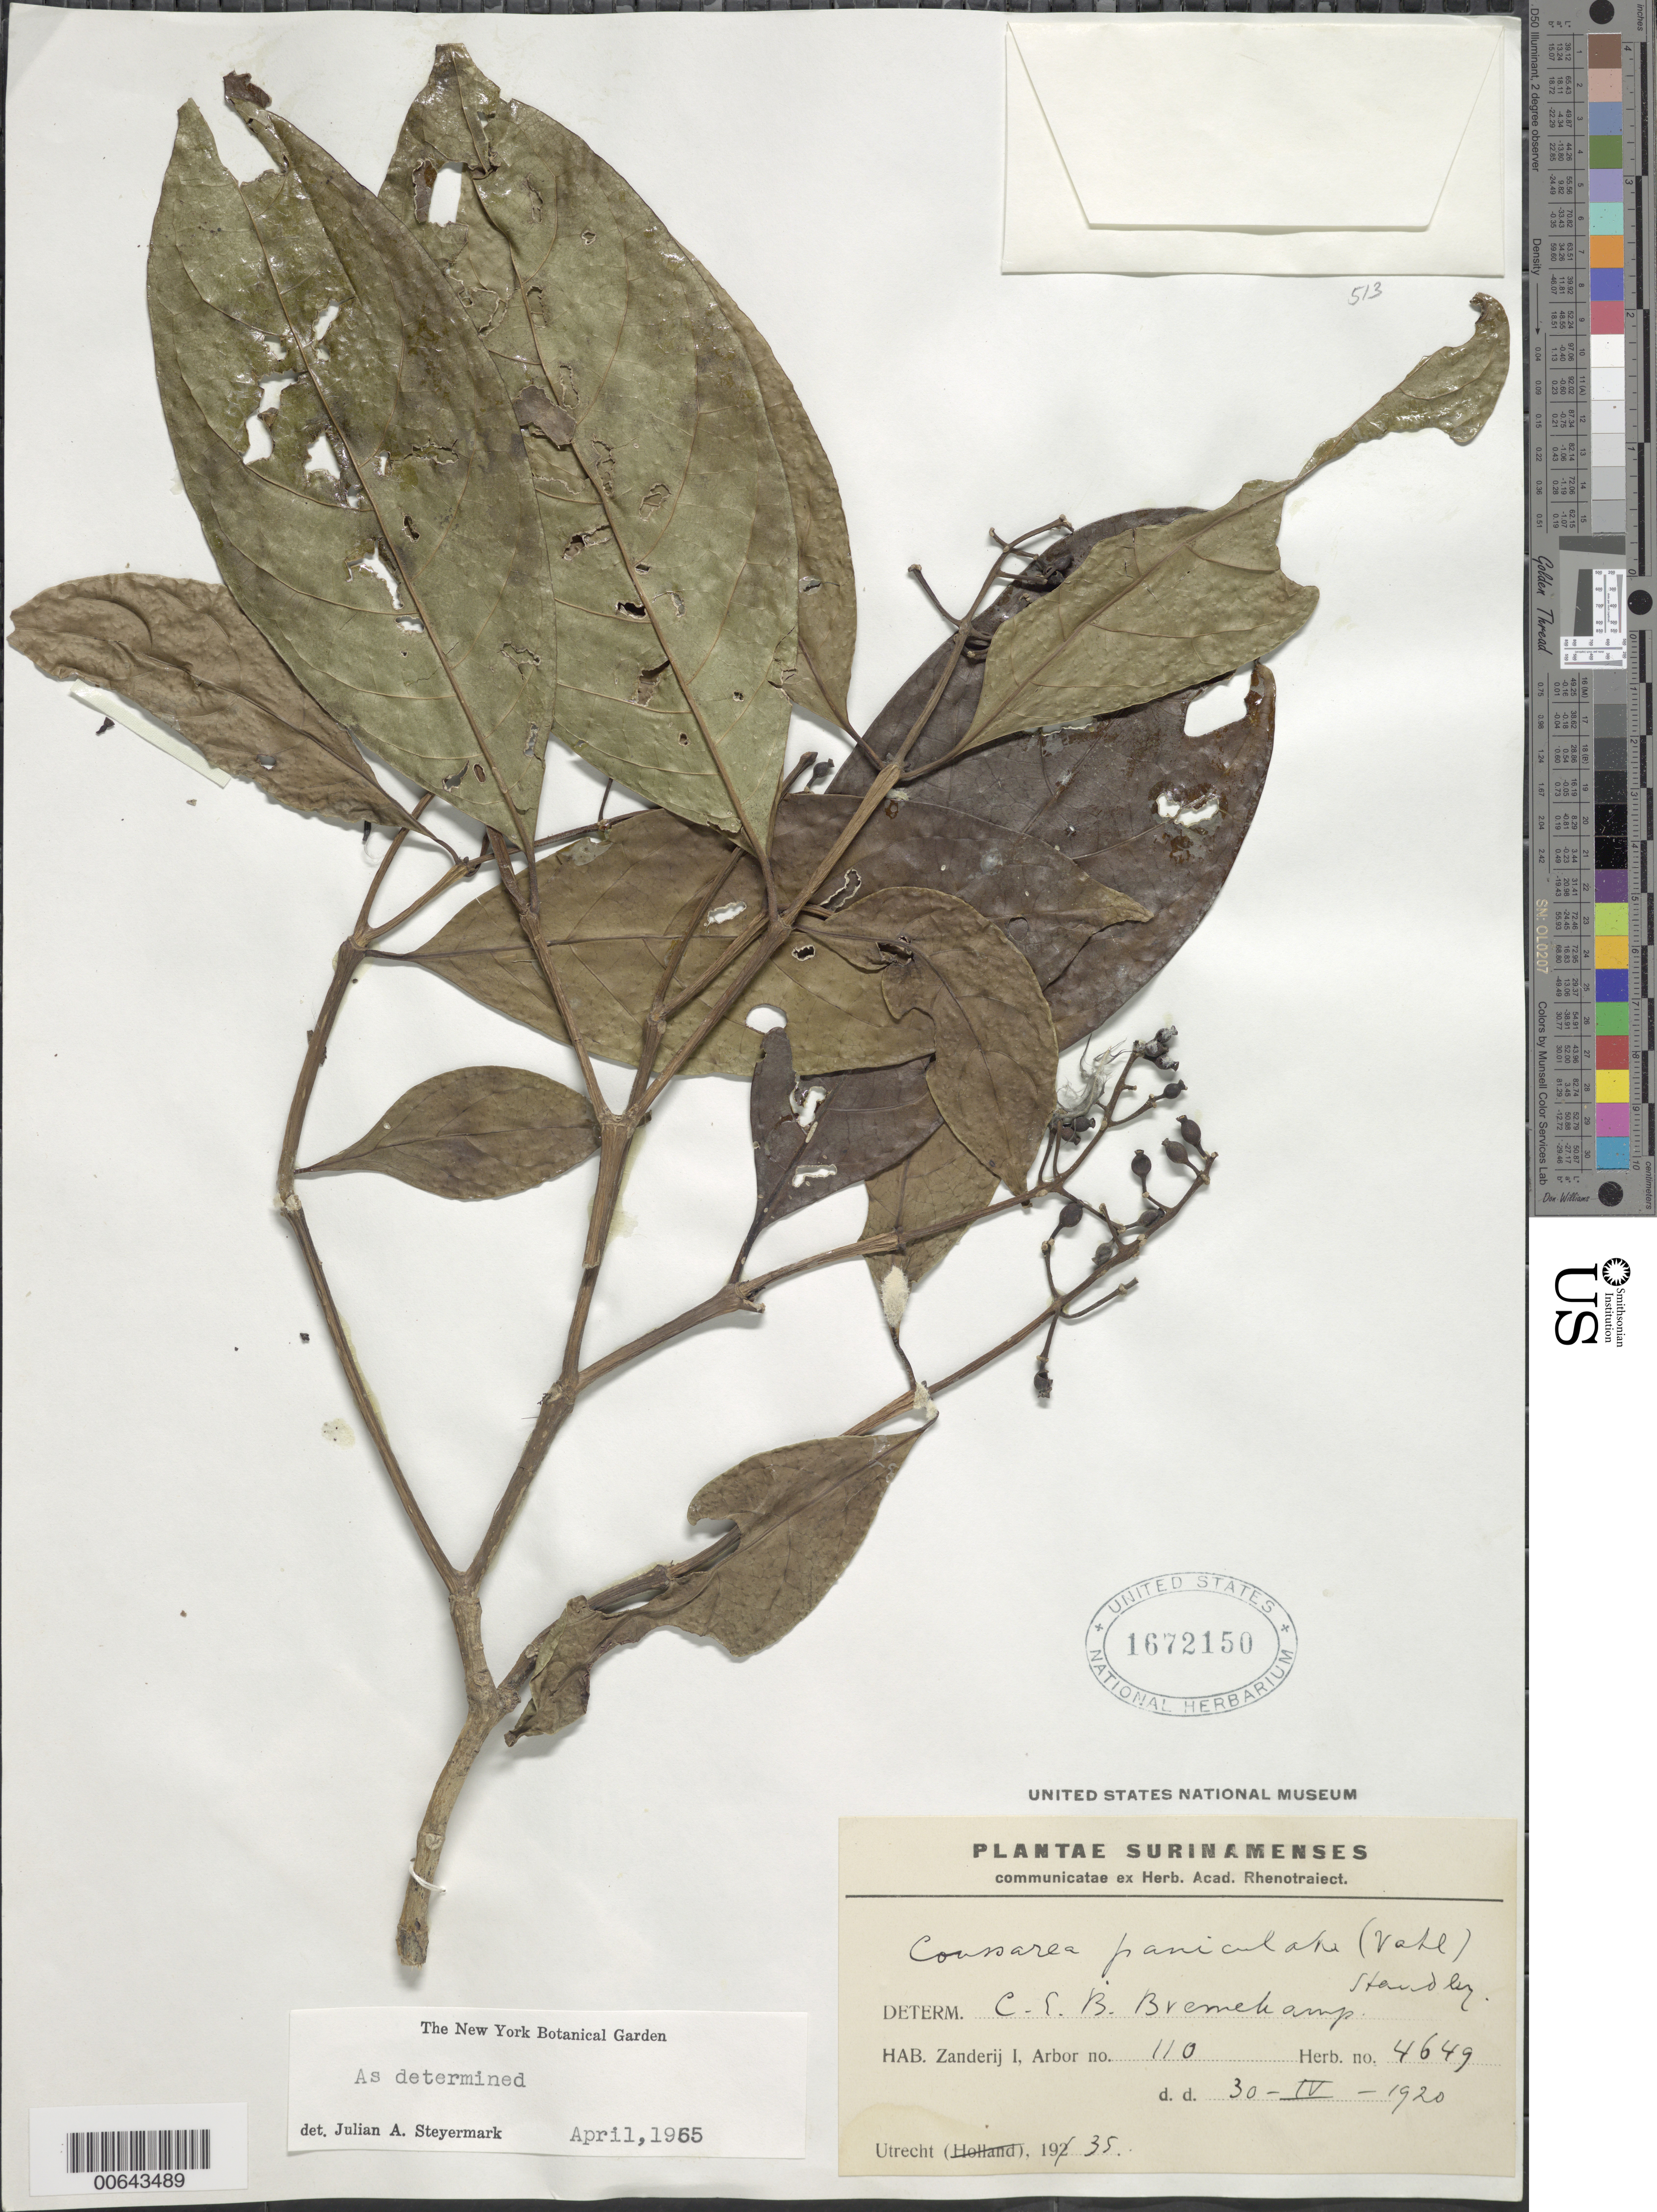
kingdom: Plantae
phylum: Tracheophyta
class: Magnoliopsida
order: Gentianales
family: Rubiaceae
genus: Coussarea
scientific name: Coussarea paniculata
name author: (Vahl) Standl.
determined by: Steyermark, Julian A., (VEN)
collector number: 4649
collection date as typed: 30-Apr-20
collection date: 1920-04-30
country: Suriname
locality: Zanderij I., Forest Reserve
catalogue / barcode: US 1672150